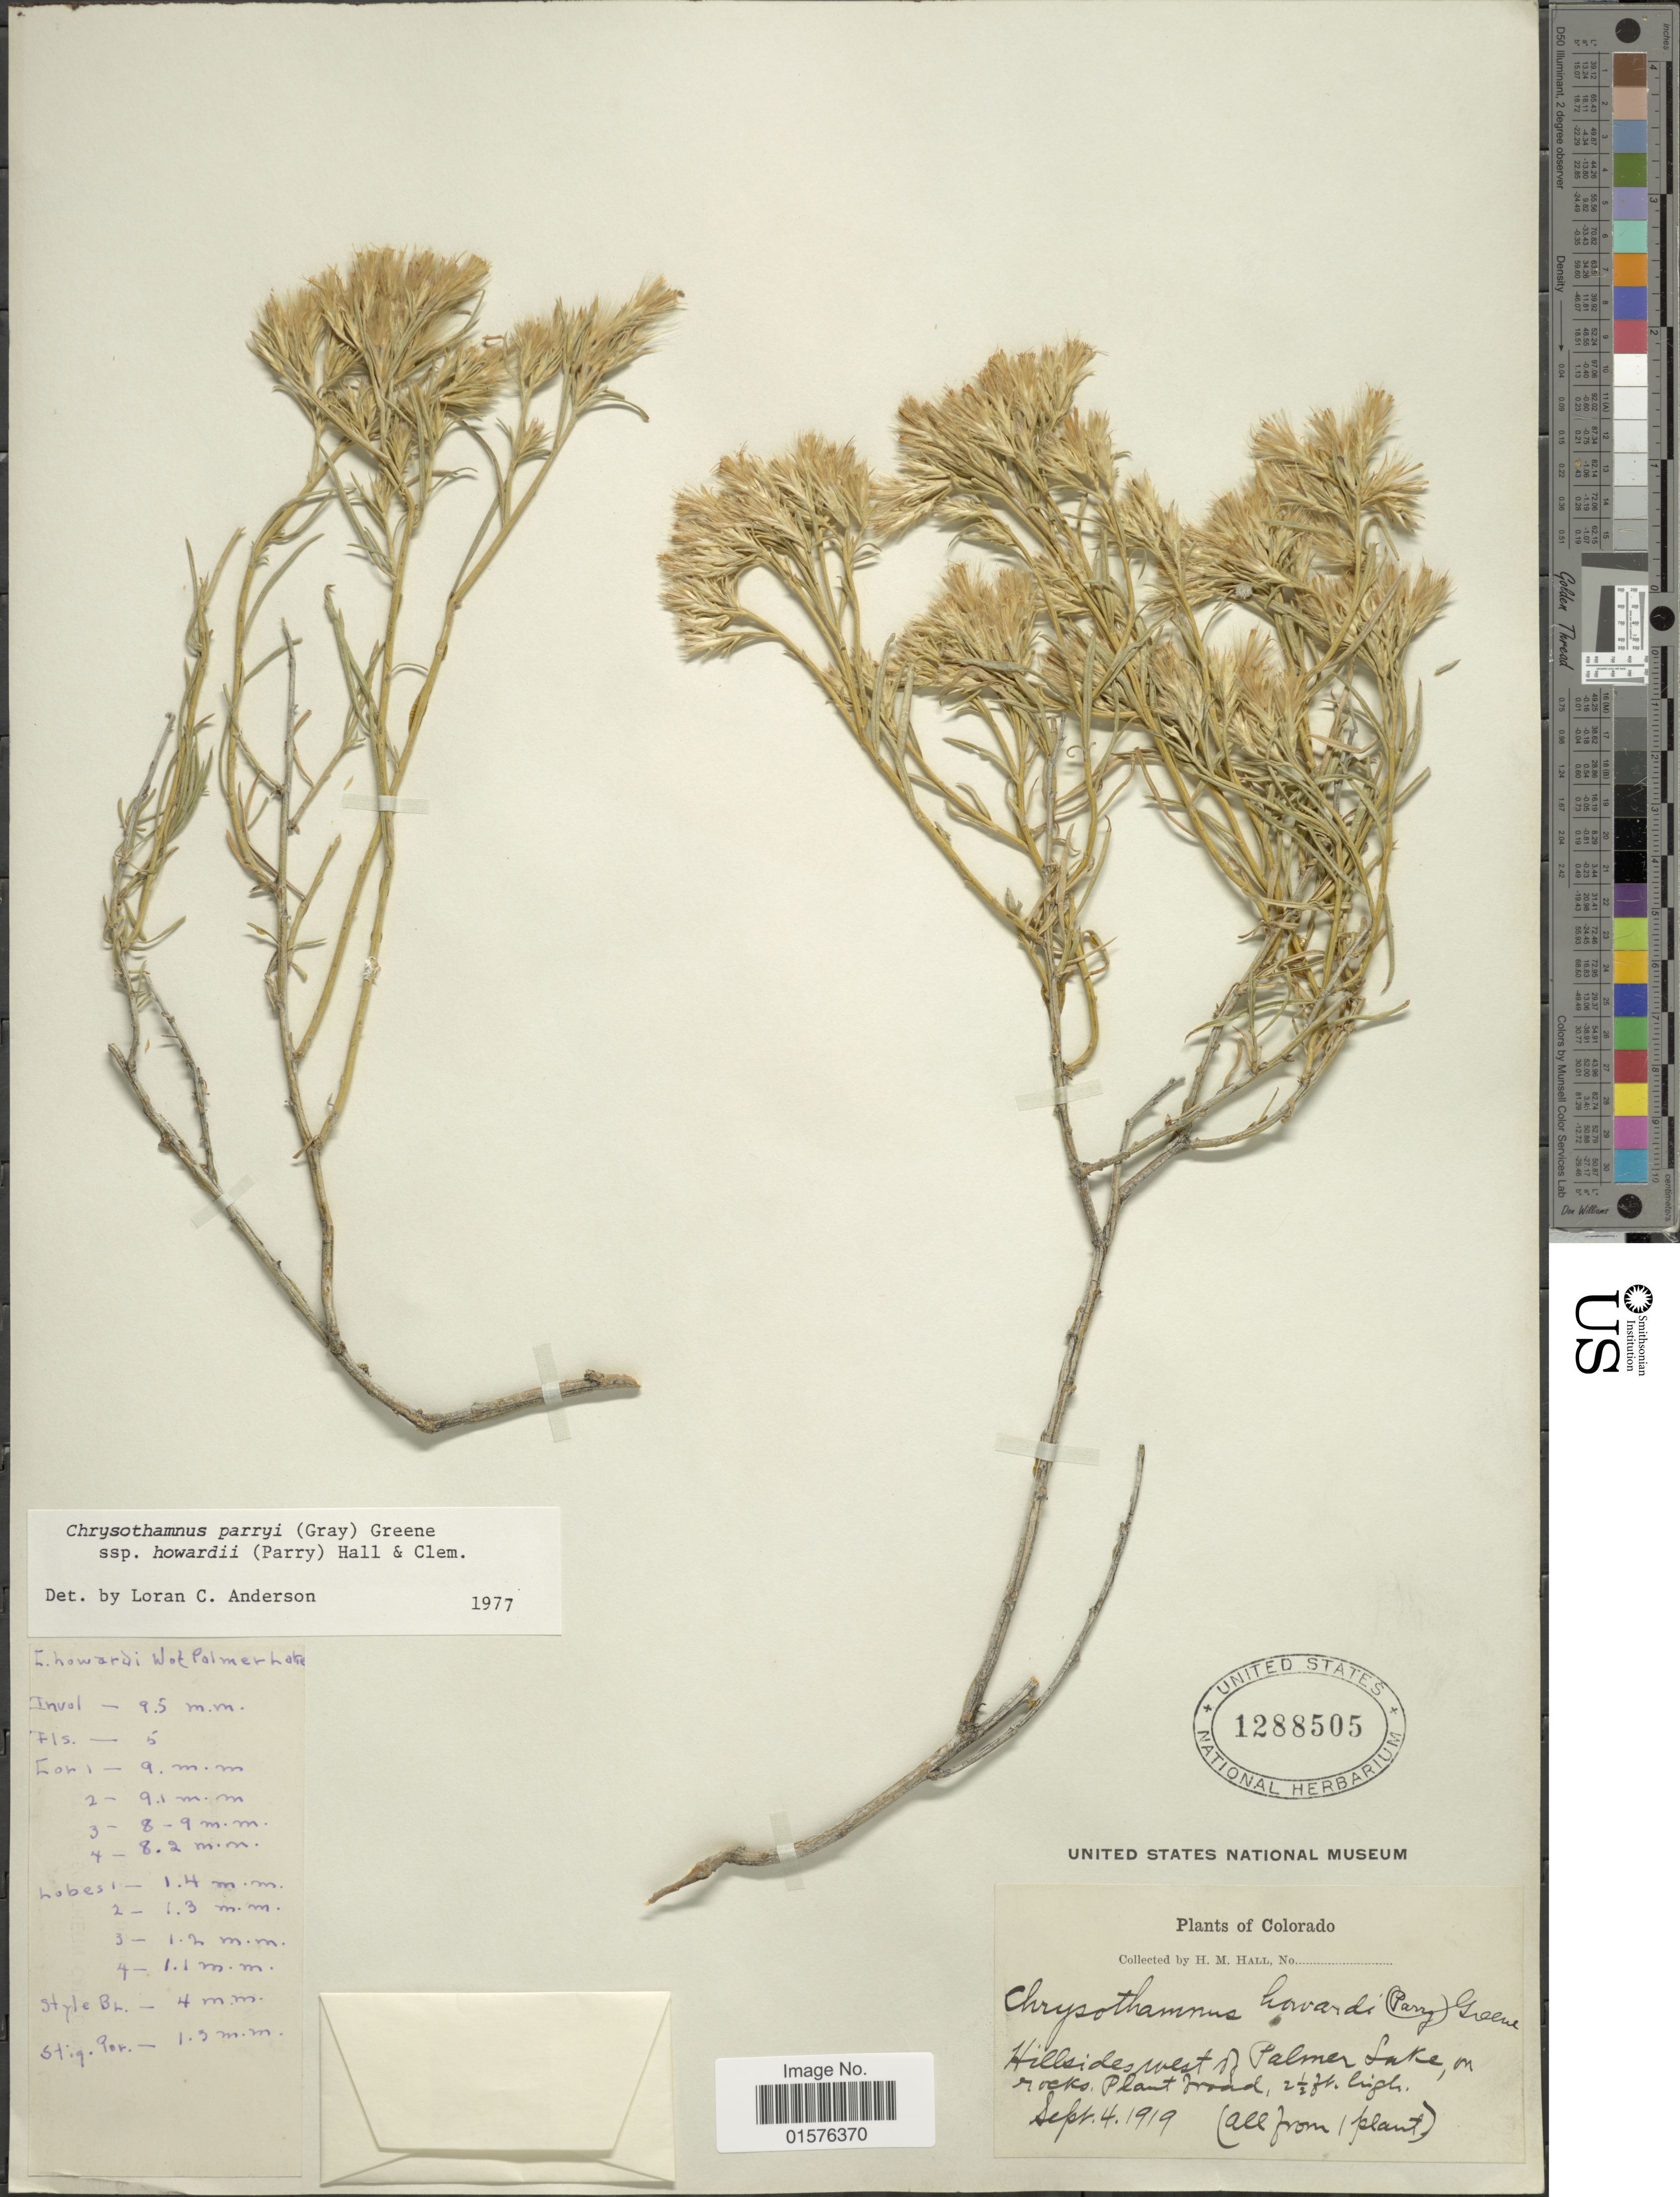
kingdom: Plantae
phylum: Tracheophyta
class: Magnoliopsida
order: Asterales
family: Asteraceae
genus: Ericameria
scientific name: Ericameria parryi var. howardii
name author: (A. Gray) G.L. Nesom & G.I. Baird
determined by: Urbatsch, Lowell E., Curator (LSU), Louisiana State University (UNITED STATES)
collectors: H. M. Hall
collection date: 1919-09-04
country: United States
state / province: Colorado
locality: Hillsides west of Palmer Lake.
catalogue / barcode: US 1288505